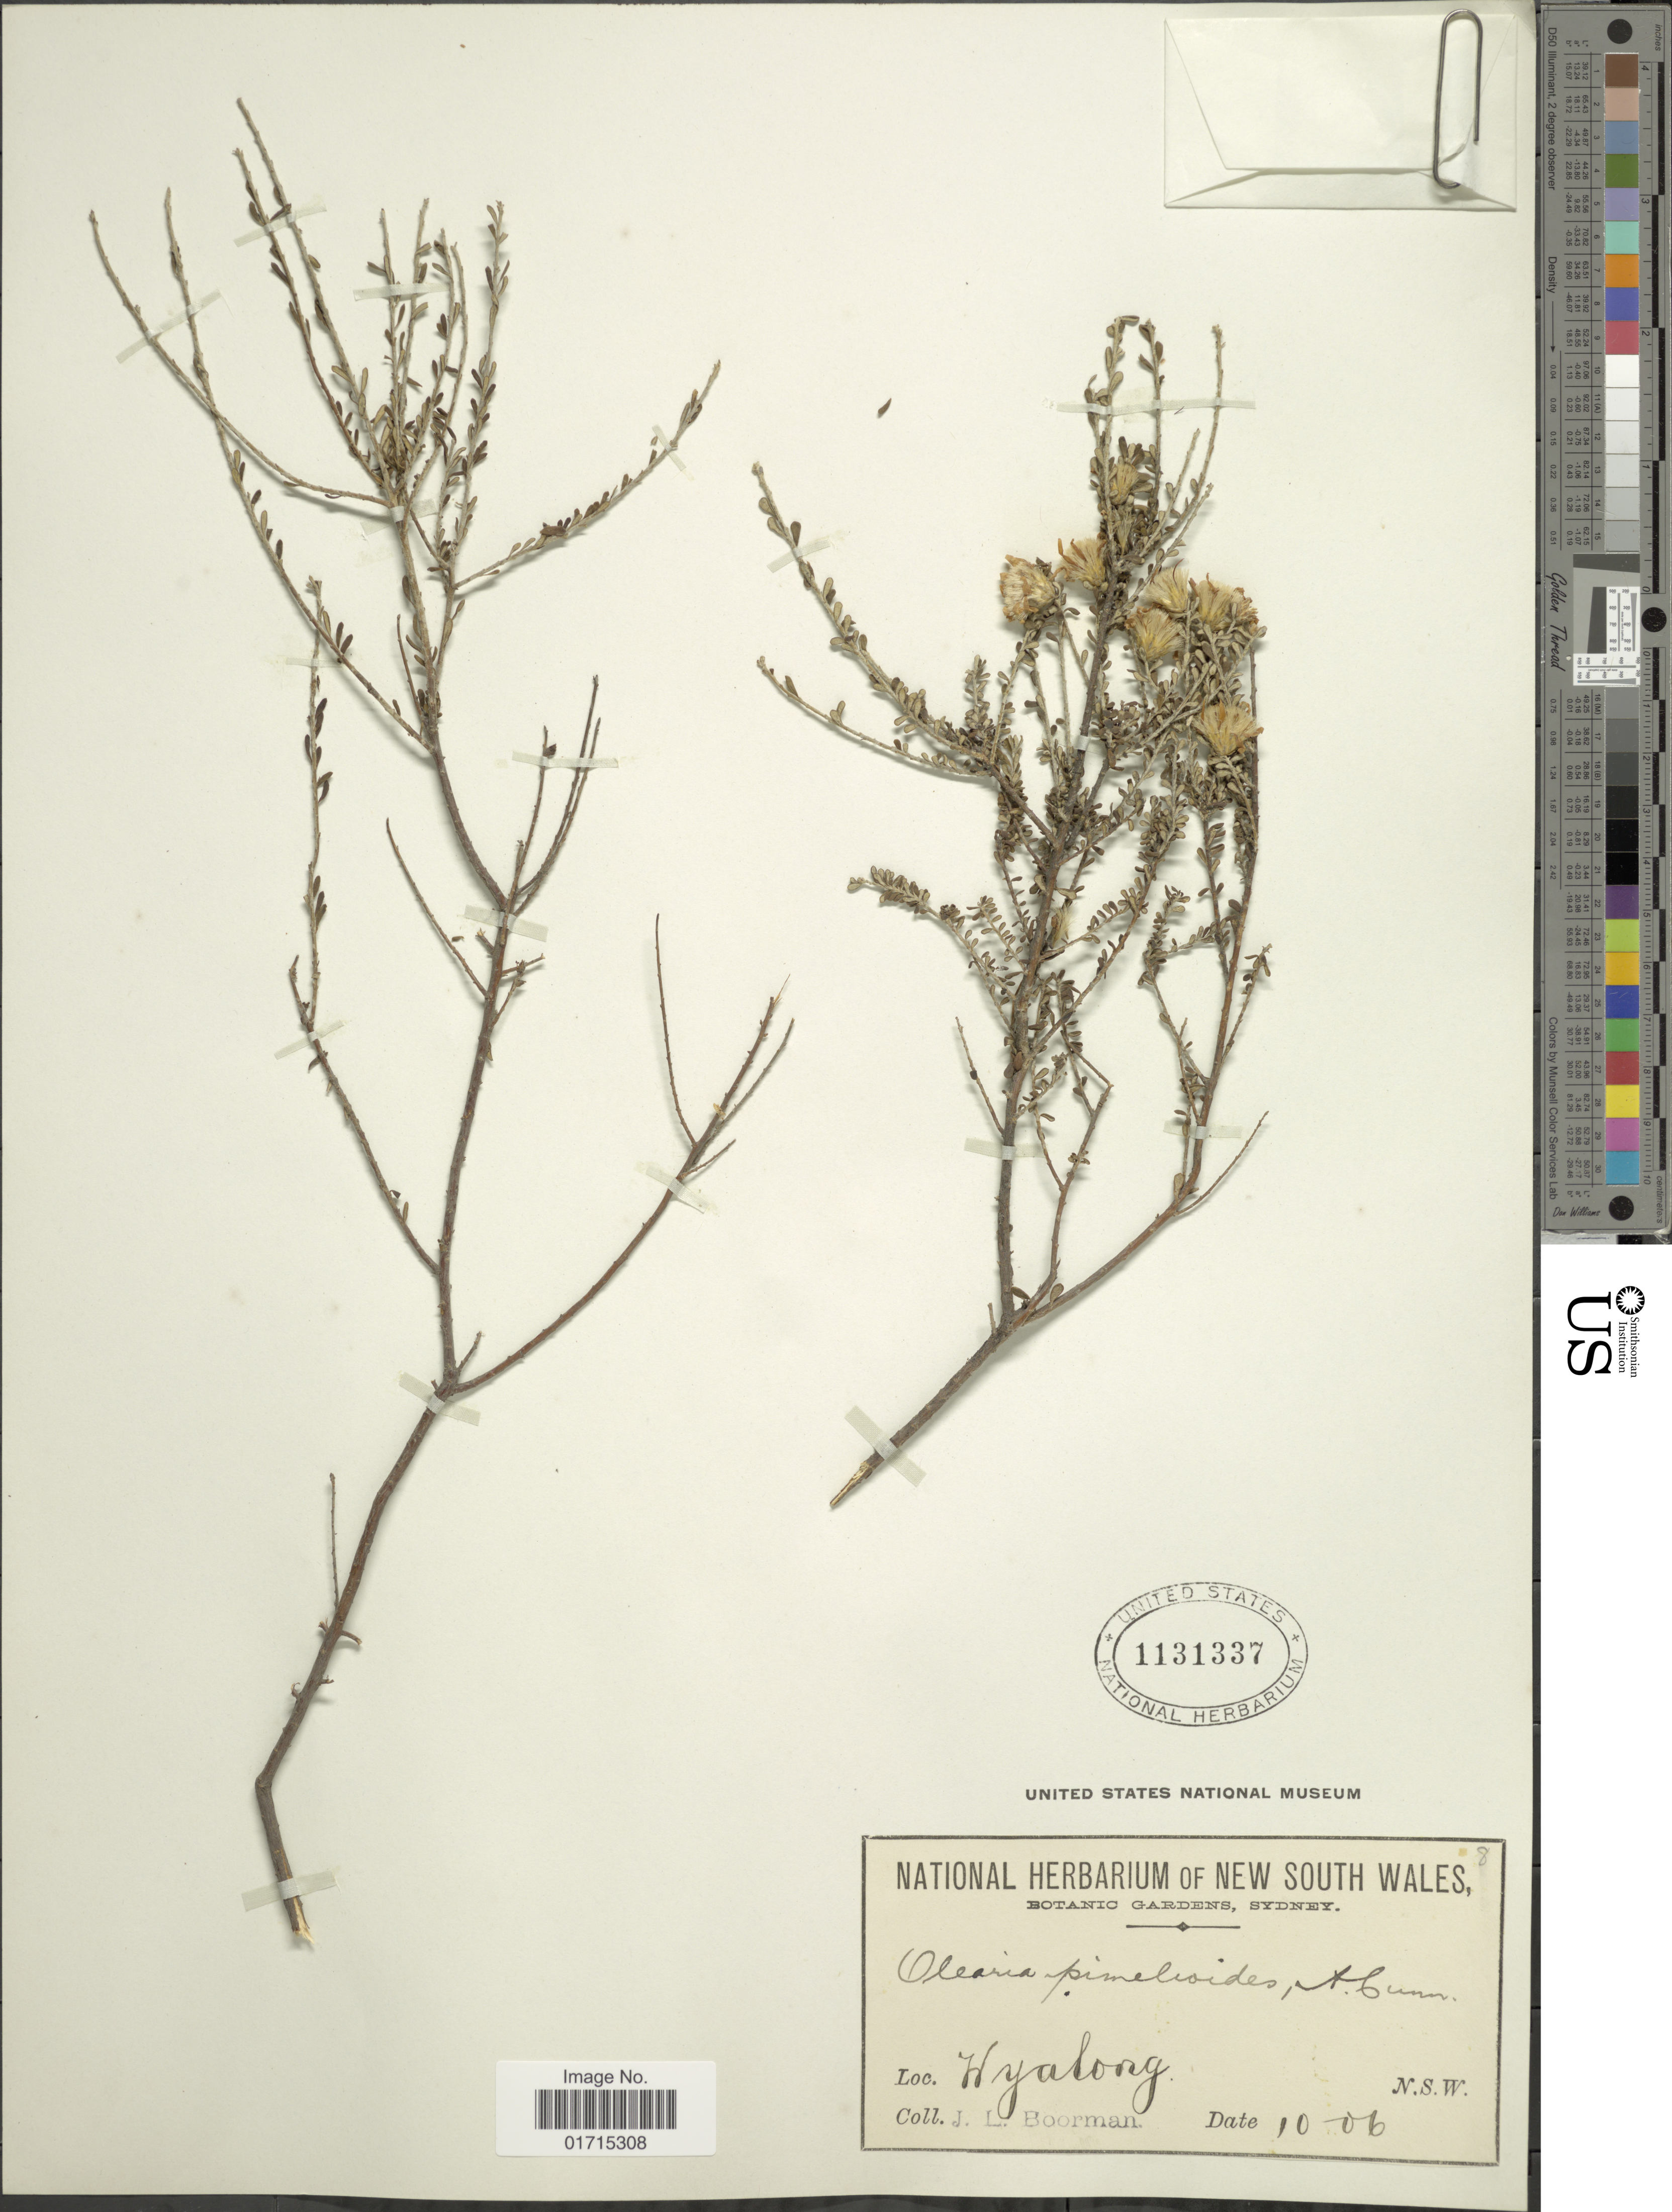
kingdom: Plantae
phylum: Tracheophyta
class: Magnoliopsida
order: Asterales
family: Asteraceae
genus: Olearia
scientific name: Olearia pimeleoides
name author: (DC.) Benth.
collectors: J. Boorman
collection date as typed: Transcribed d/m/y: /10/6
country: Australia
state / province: New South Wales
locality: Hyalong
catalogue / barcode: US 1131337